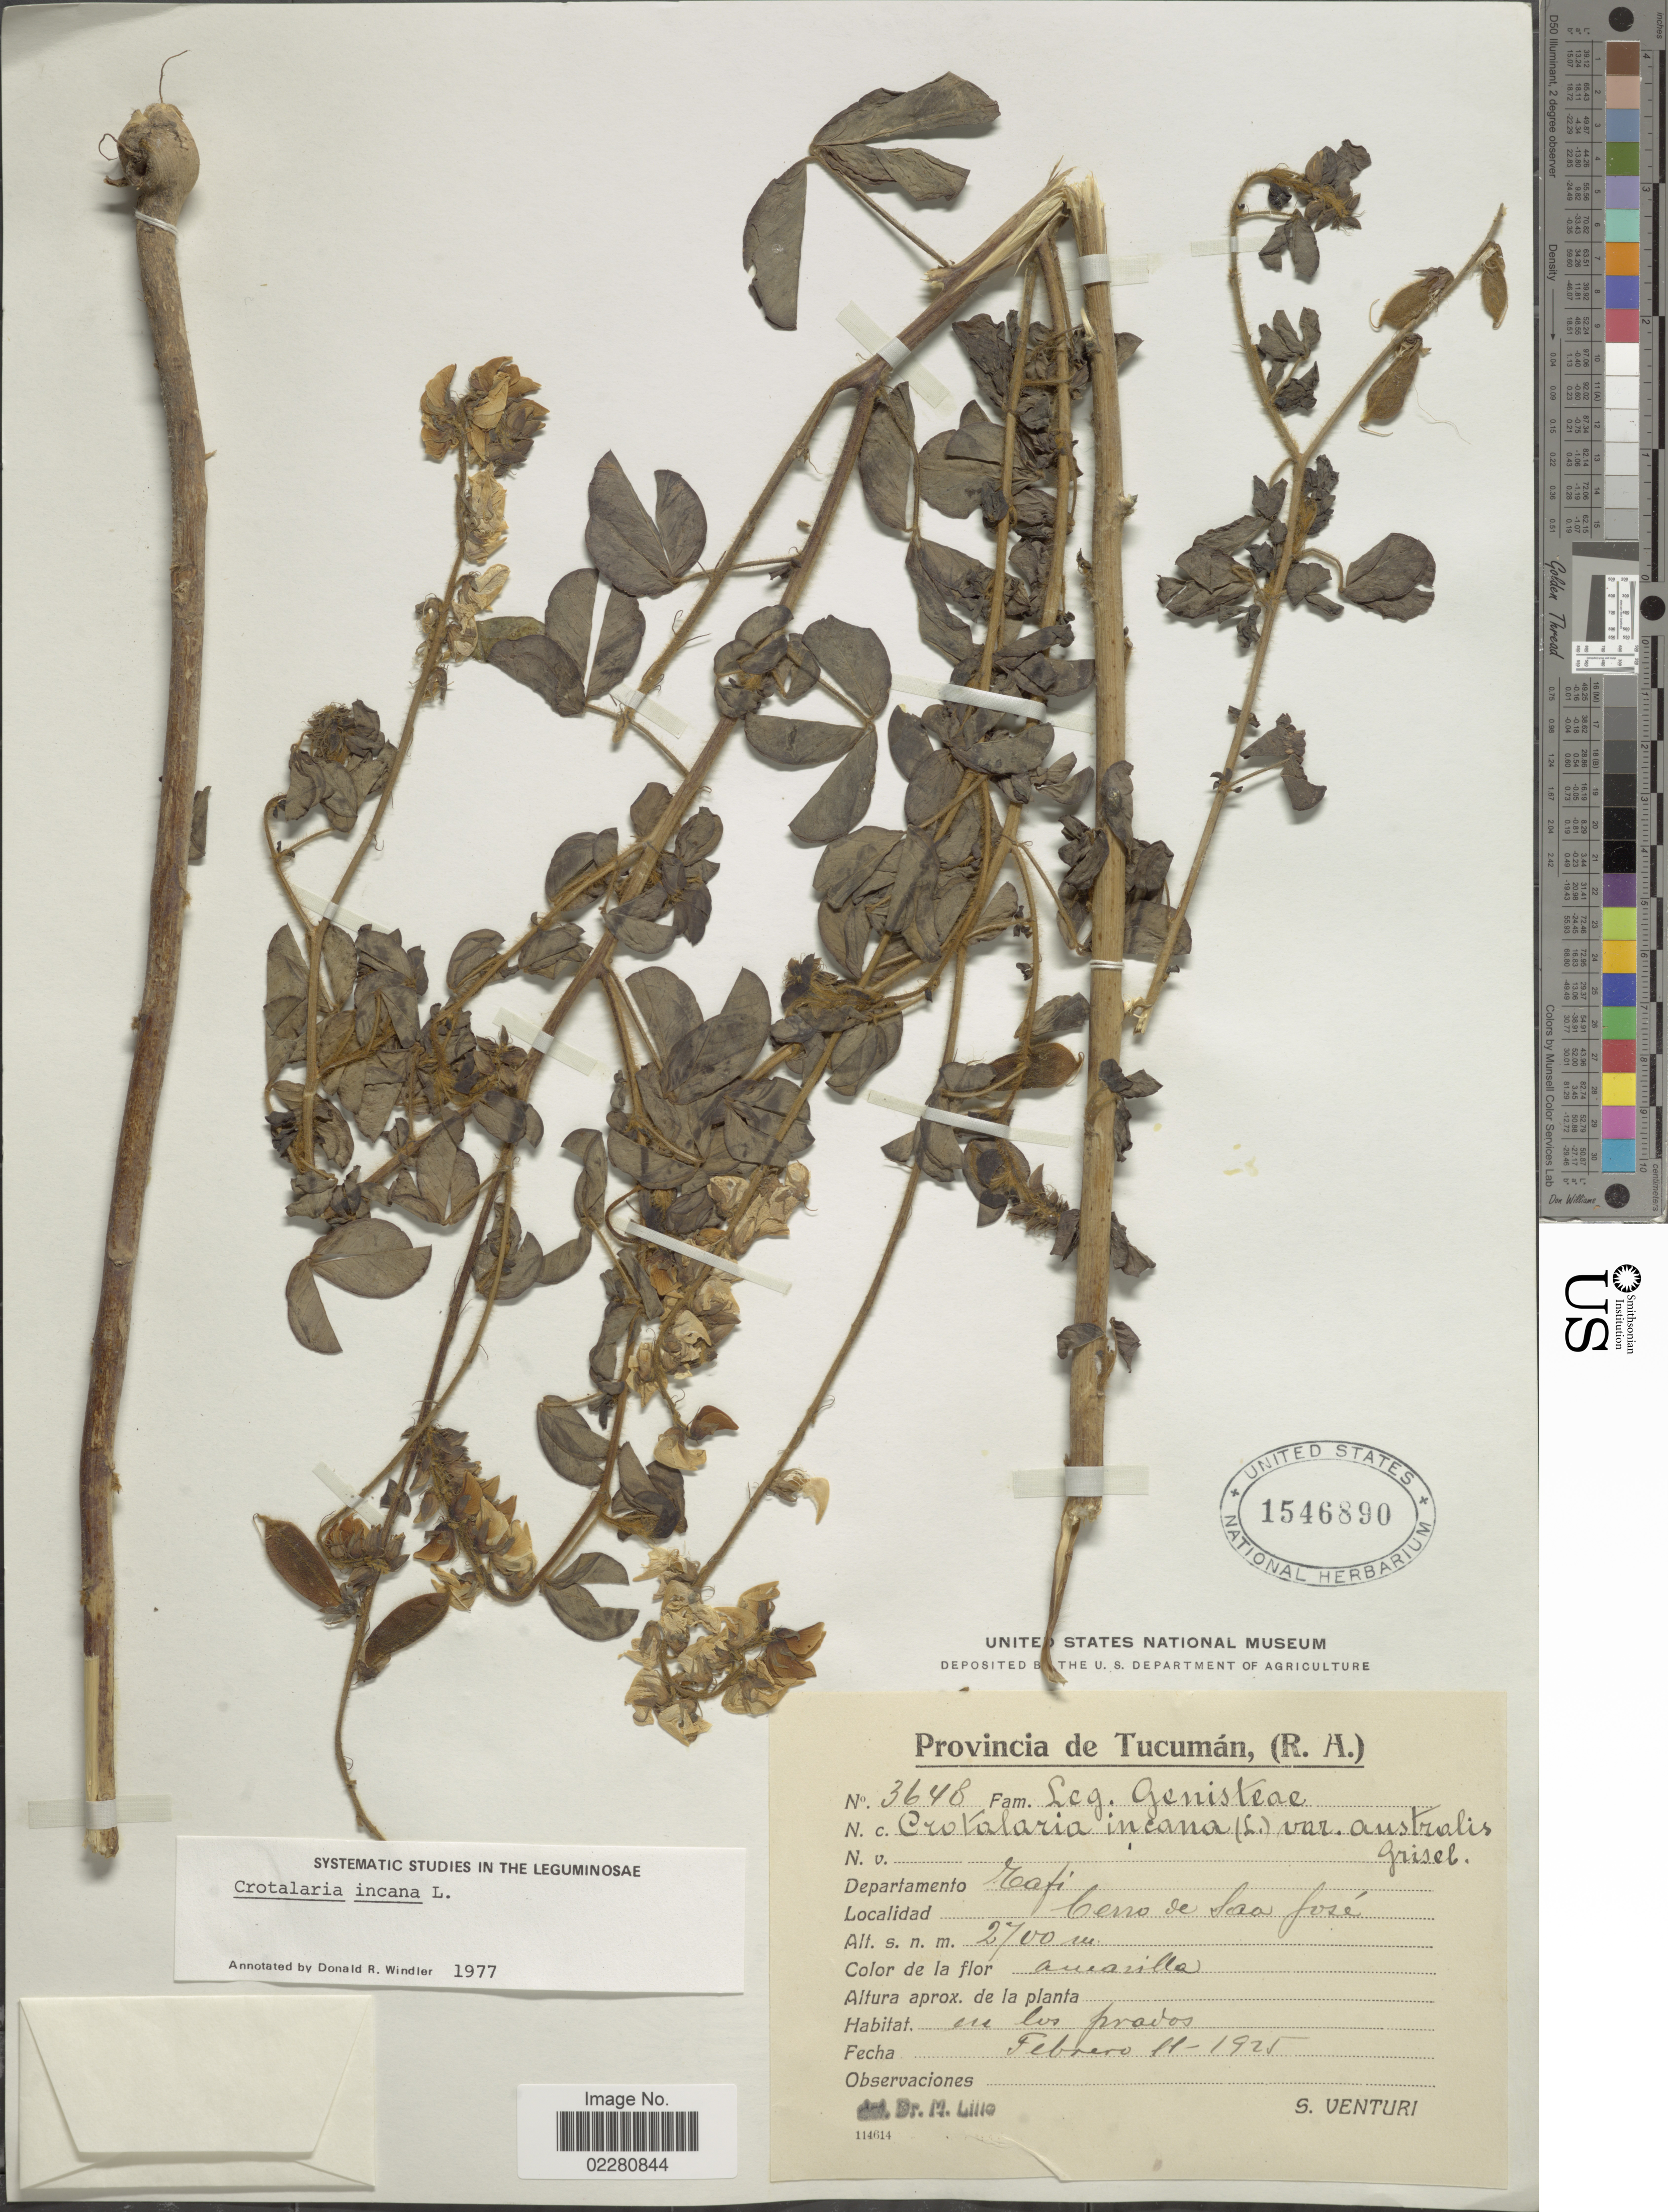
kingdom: Plantae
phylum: Tracheophyta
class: Magnoliopsida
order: Fabales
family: Fabaceae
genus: Crotalaria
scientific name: Crotalaria incana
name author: L.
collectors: S. Venturi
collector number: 3648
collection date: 1925-02-11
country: Argentina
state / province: Tucuman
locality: Provincia de Tucumán, (R.A.). Departamento Tafi. Cerro de Sora José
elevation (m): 2700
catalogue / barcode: US 1546890